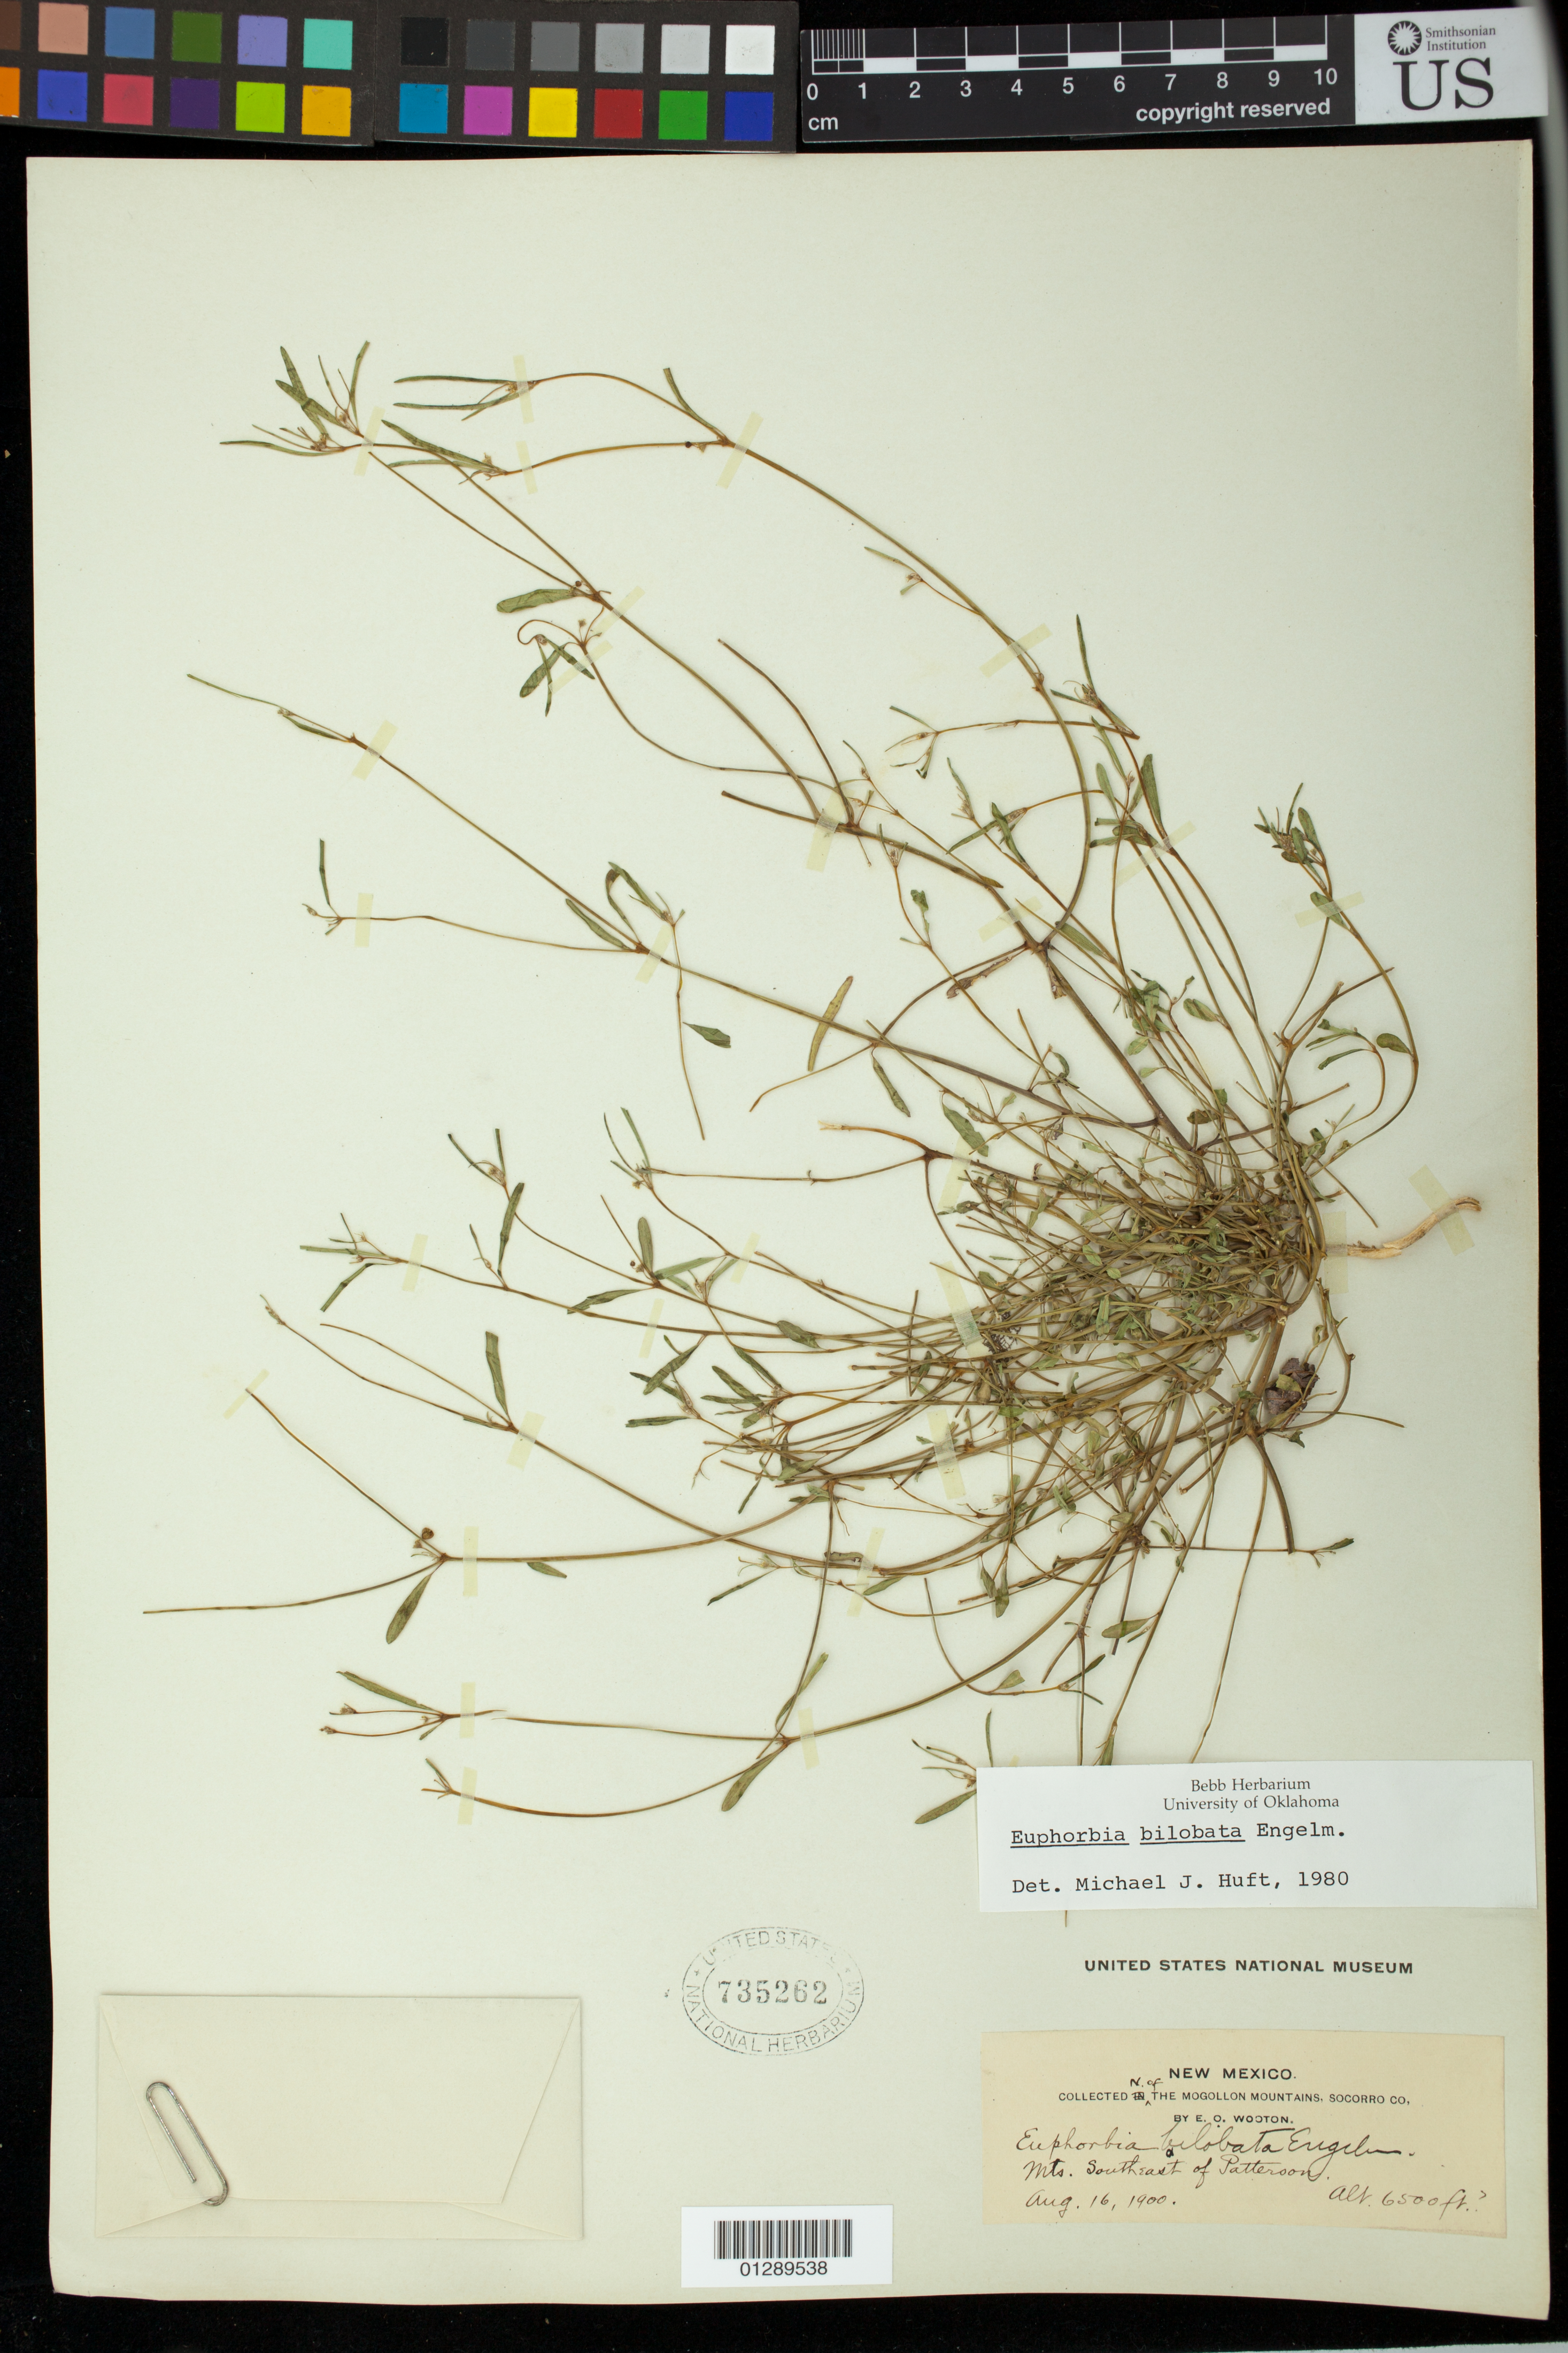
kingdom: Plantae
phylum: Tracheophyta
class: Magnoliopsida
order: Malpighiales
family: Euphorbiaceae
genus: Euphorbia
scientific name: Euphorbia bilobata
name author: Engelm. in Emory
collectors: E. O. Wooton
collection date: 1900-08-16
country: United States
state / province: New Mexico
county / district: Socorro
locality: N. of the Mogollon Mountains, Mts. Southeast of Patterson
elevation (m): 1981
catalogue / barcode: US 735262